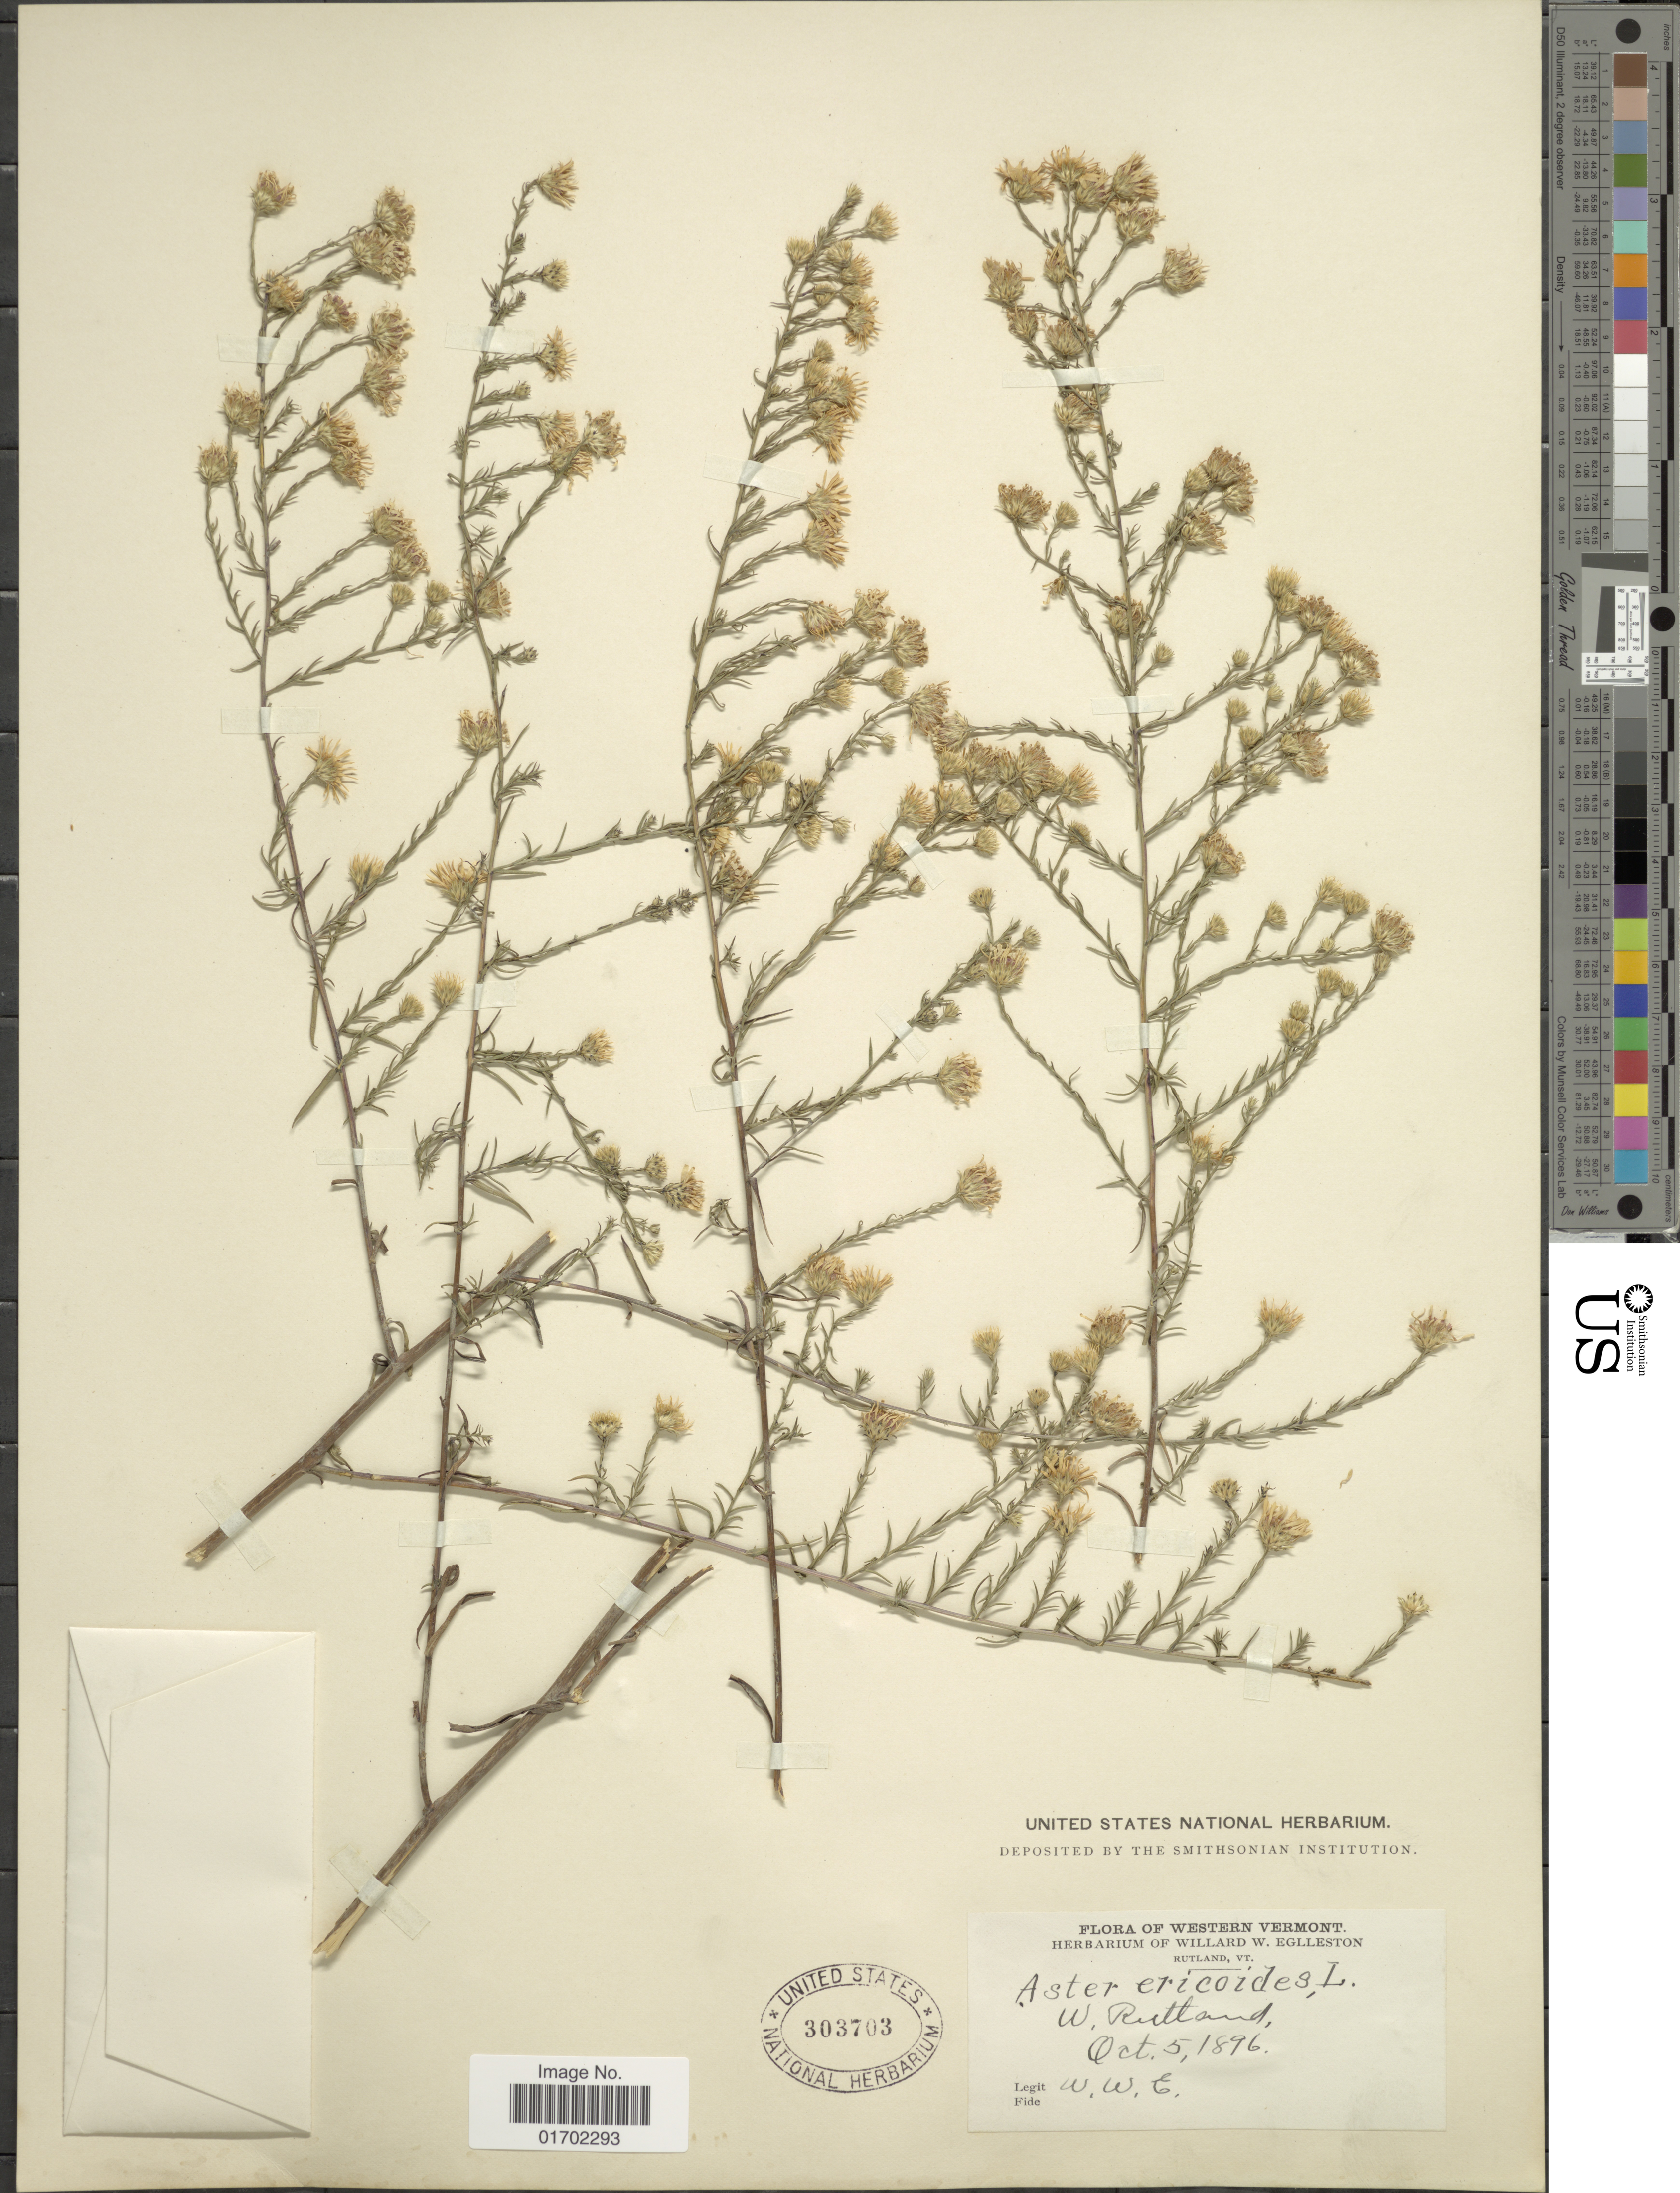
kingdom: Plantae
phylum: Tracheophyta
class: Magnoliopsida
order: Asterales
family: Asteraceae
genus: Symphyotrichum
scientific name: Symphyotrichum pilosum var. pilosum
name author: (Willd.) G.L. Nesom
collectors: W. W. Eggleston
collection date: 1896-10-05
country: United States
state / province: Vermont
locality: Western Vermont, W. Rutland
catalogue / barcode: US 303703